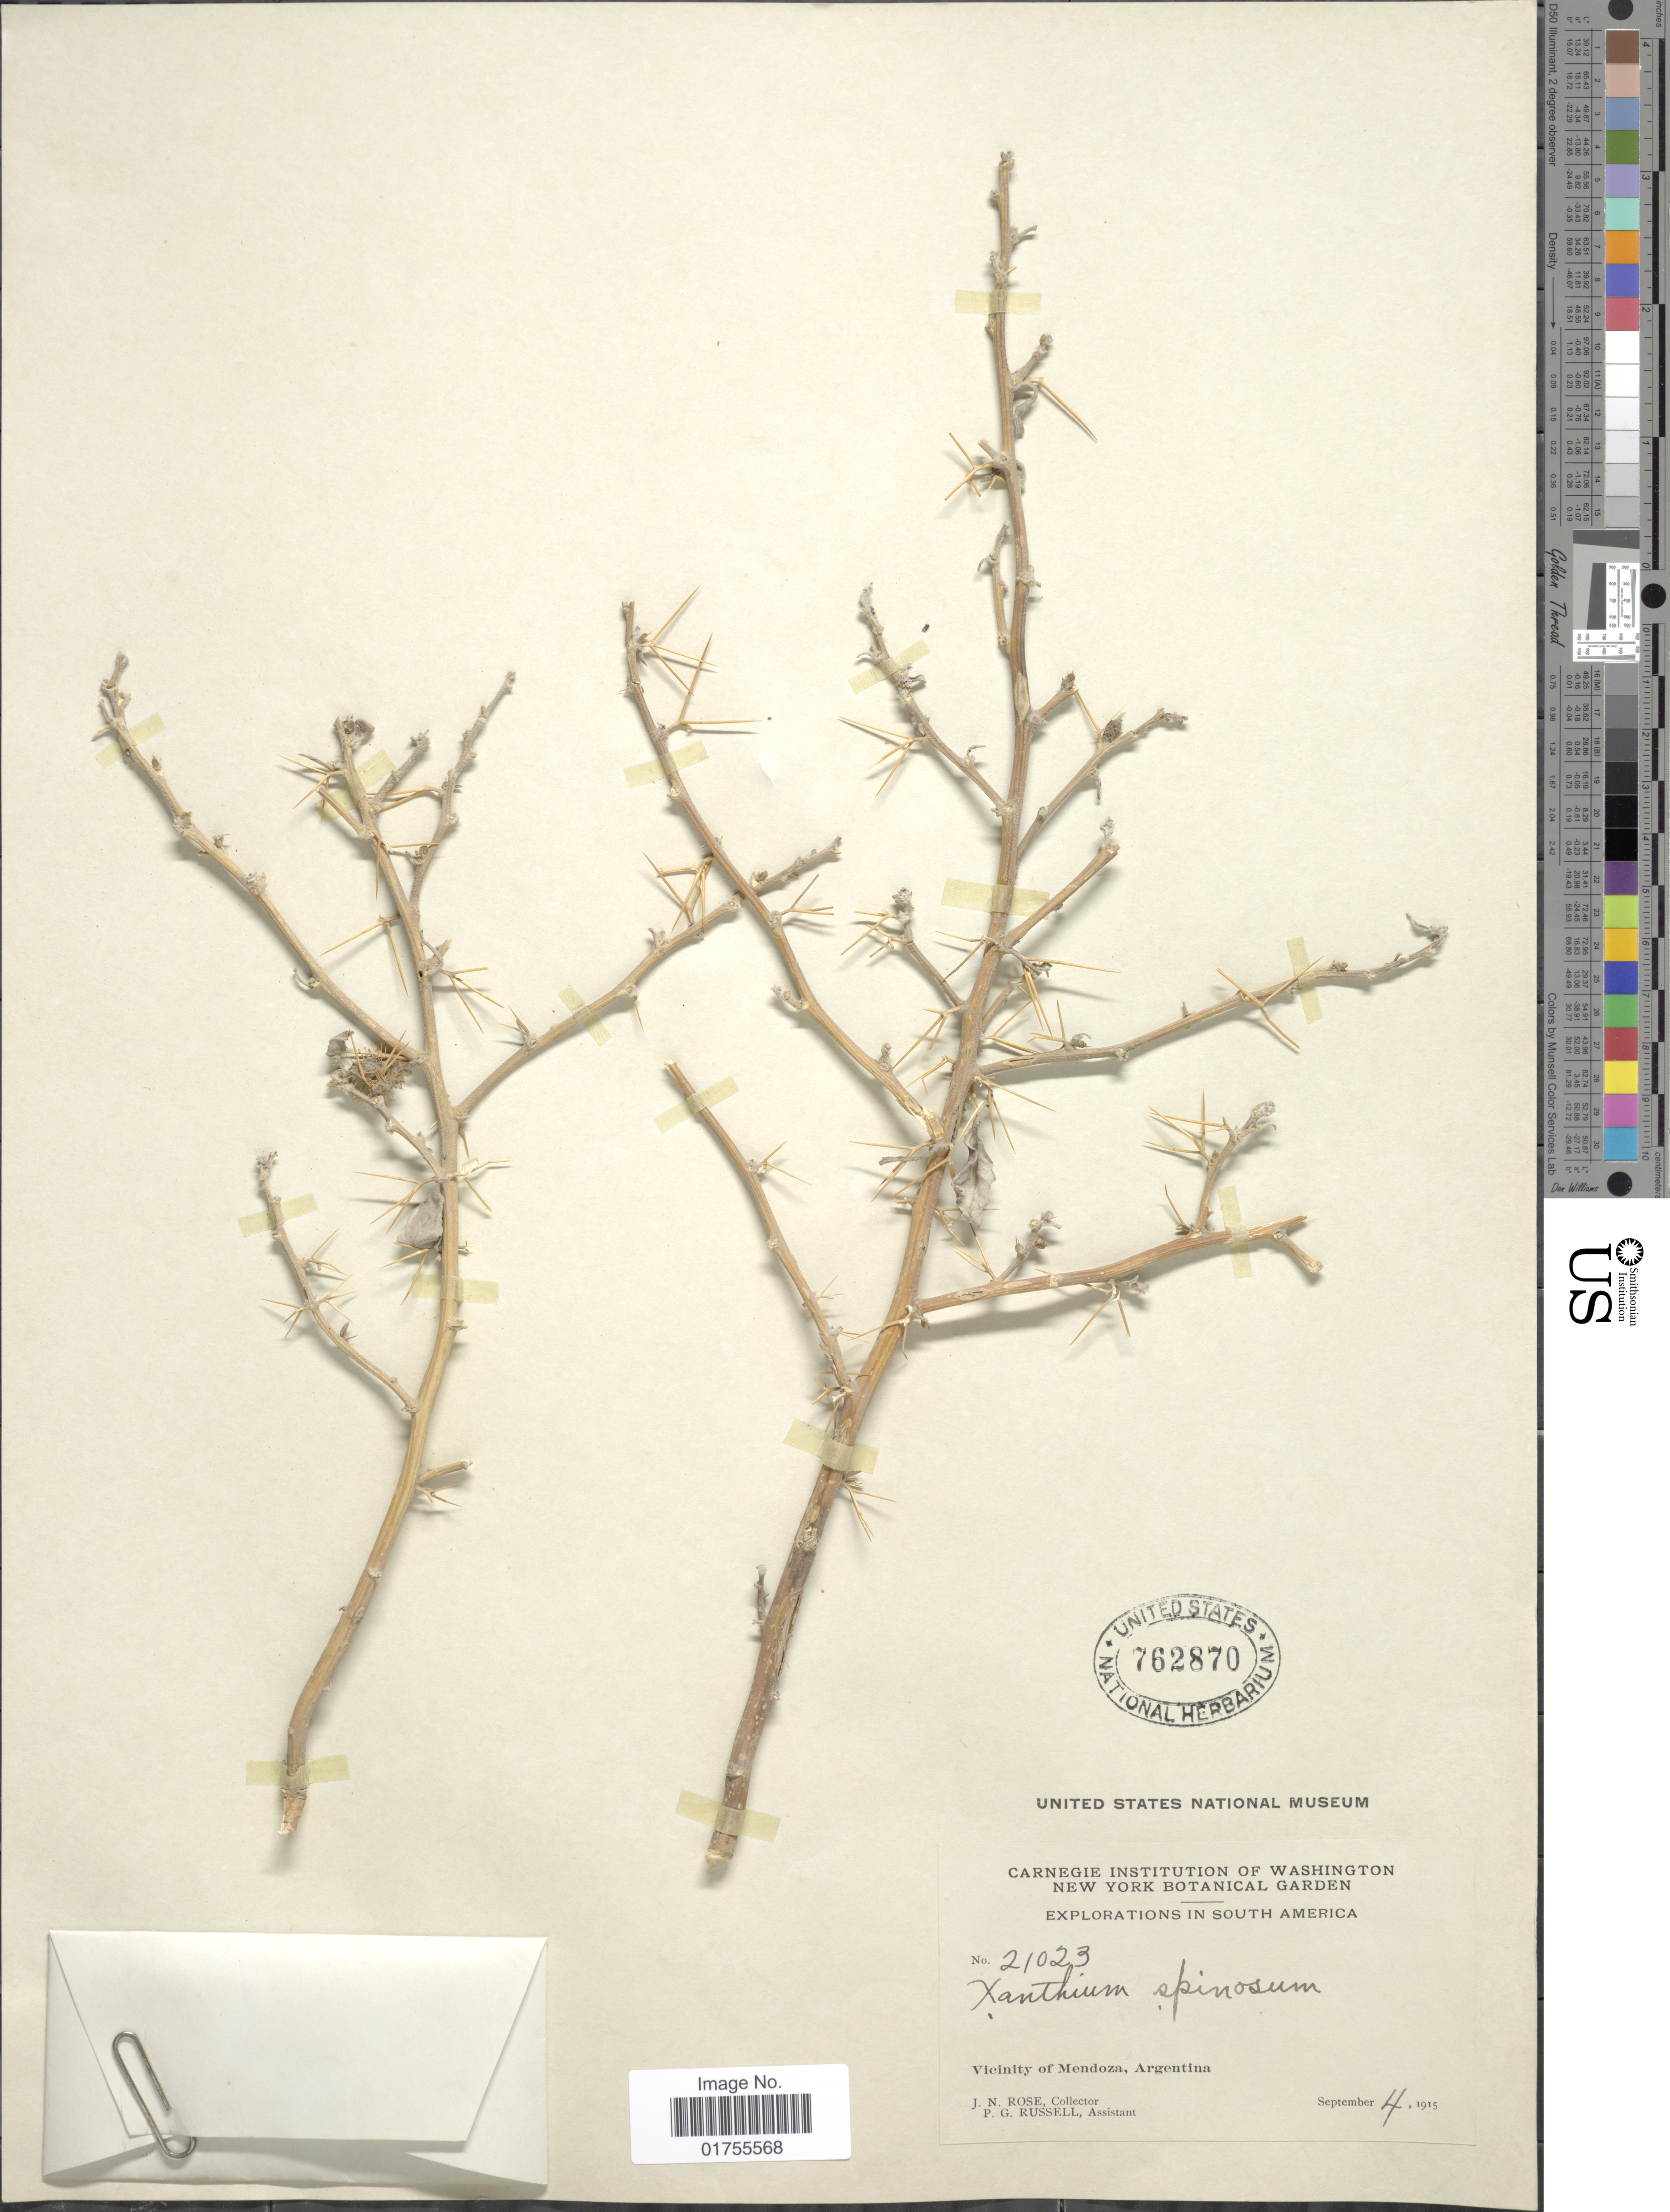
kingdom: Plantae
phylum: Tracheophyta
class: Magnoliopsida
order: Asterales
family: Asteraceae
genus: Xanthium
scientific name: Xanthium spinosum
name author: L.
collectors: J. N. Rose & P. G. Russell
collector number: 21023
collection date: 1915-09-04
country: Argentina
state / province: Mendoza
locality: Vicinity of Mendoza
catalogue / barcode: US 762870